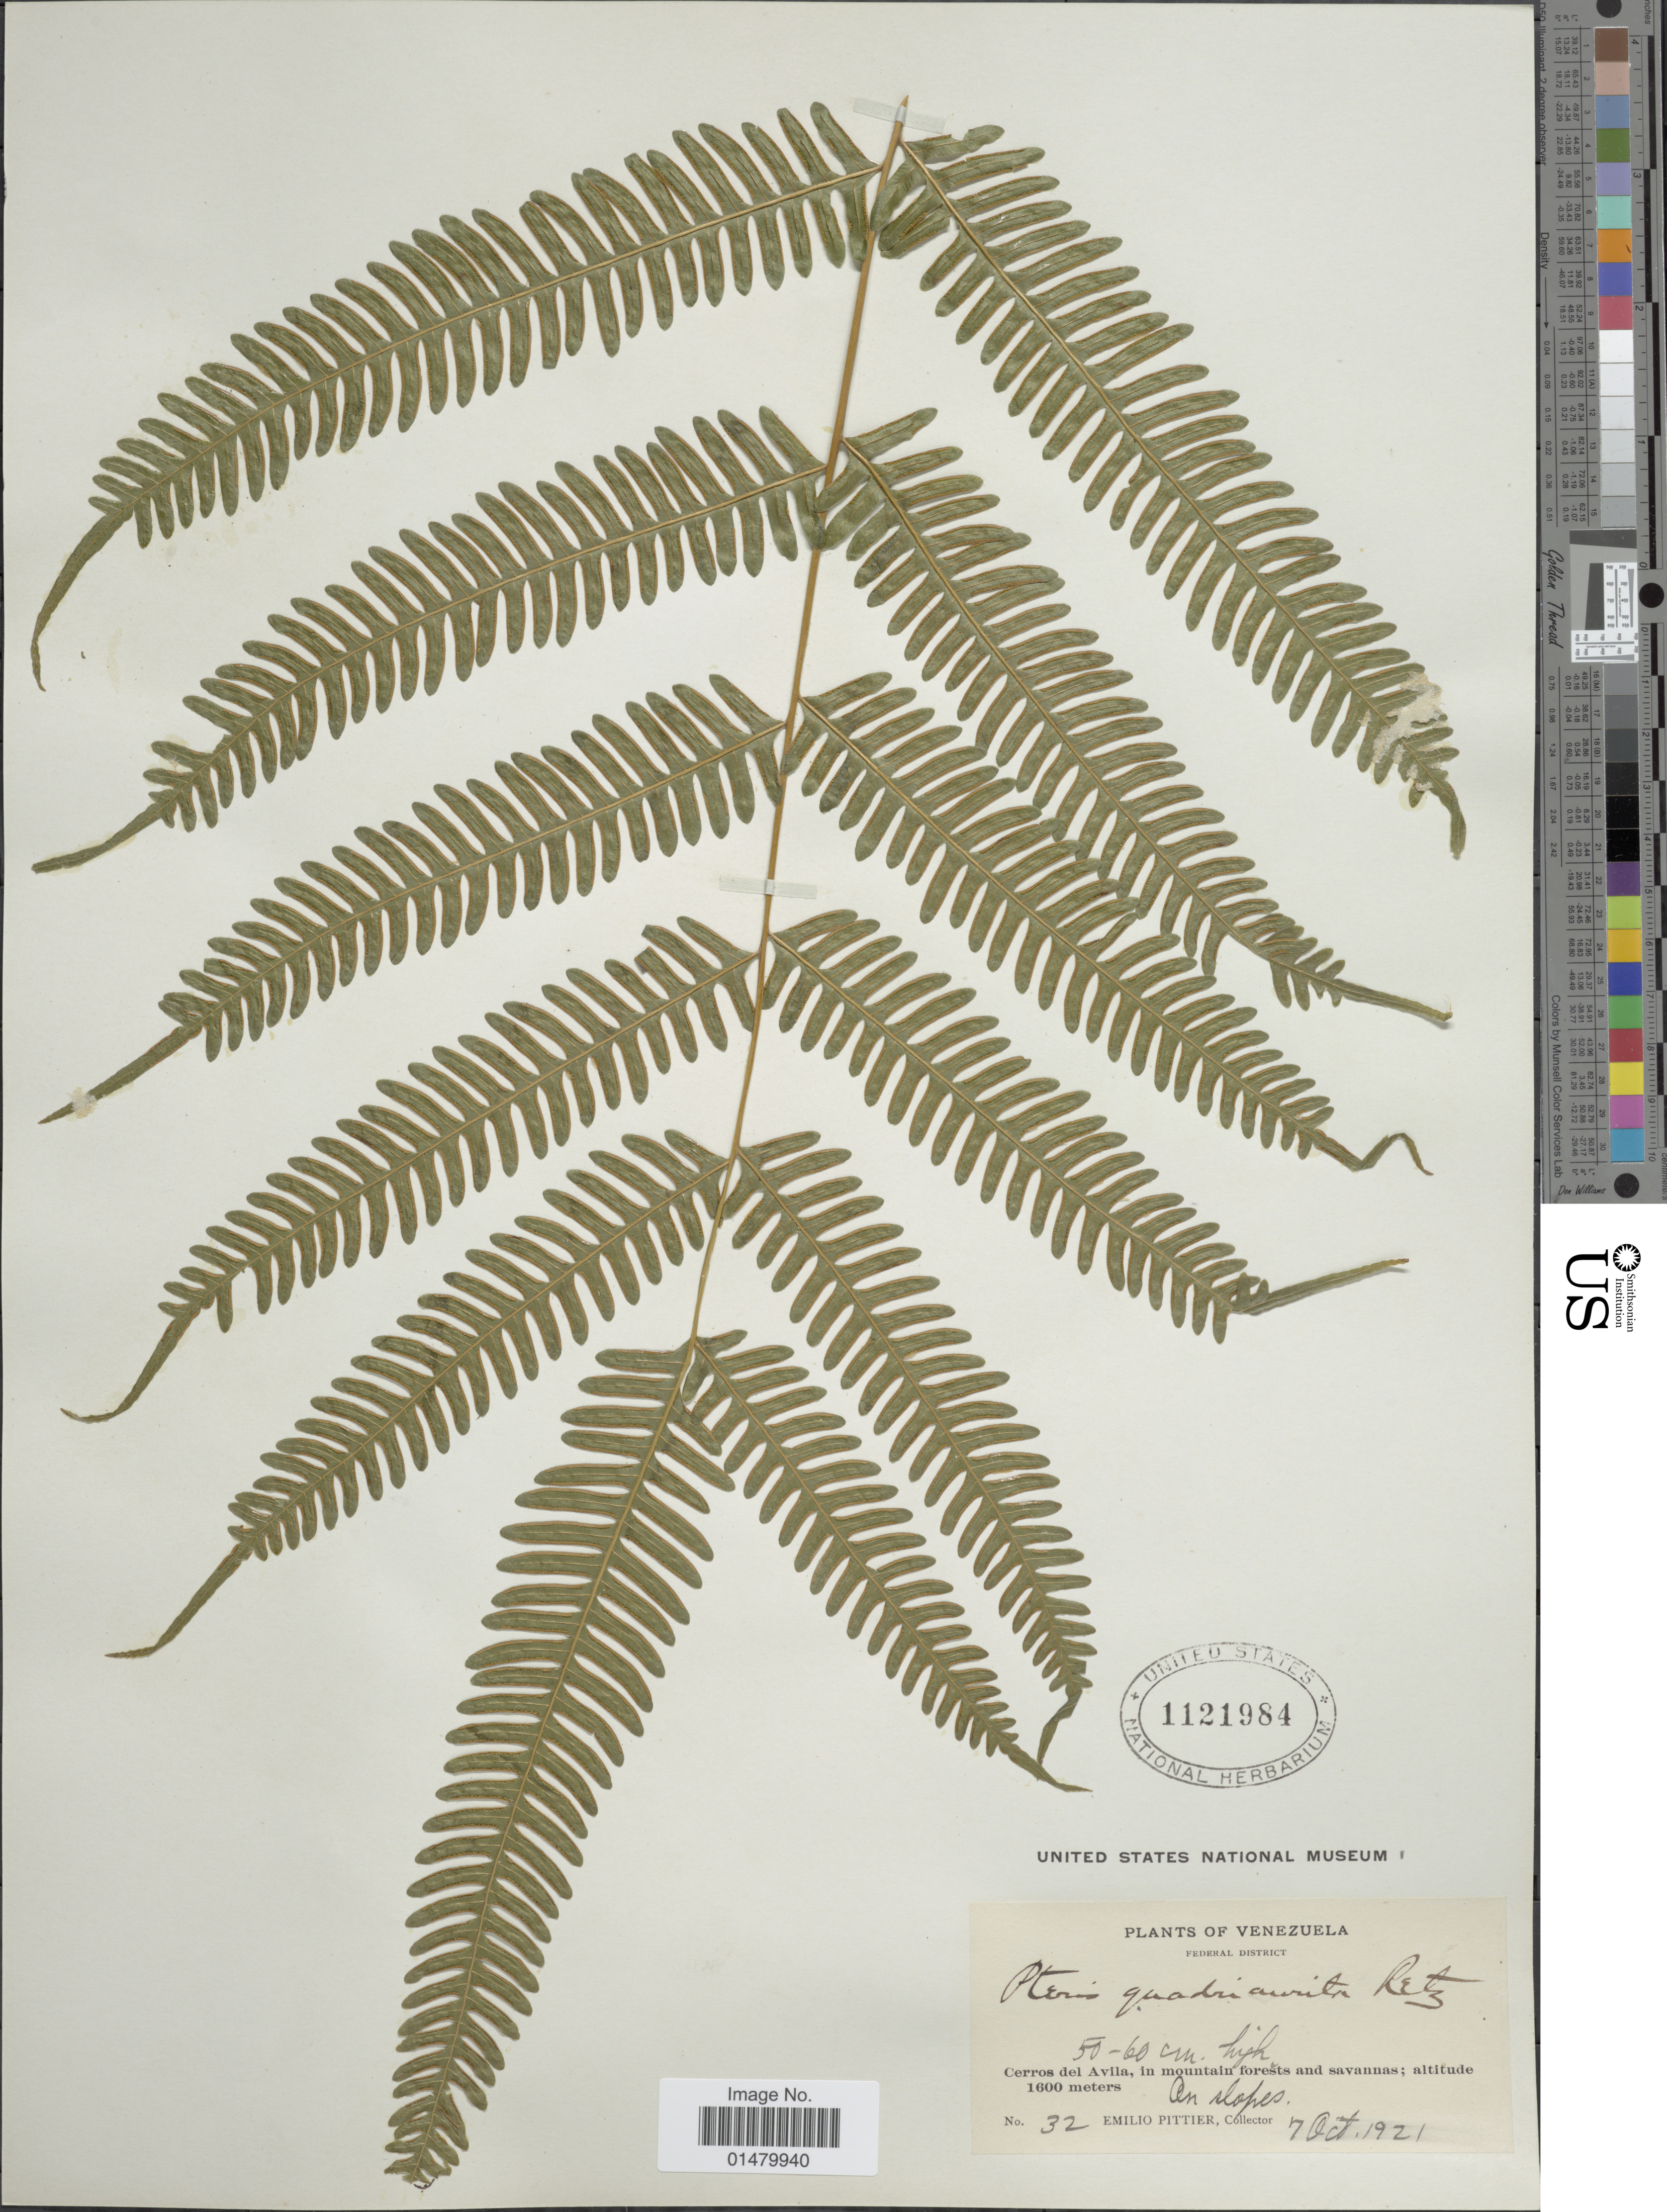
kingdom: Plantae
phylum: Tracheophyta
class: Polypodiopsida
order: Polypodiales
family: Pteridaceae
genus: Pteris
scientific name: Pteris quadriaurita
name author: Retz.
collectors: E. Pittier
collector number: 32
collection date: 1921-10-07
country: Venezuela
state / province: Distrito Federal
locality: Federal District. Cerros del Avilla, in mountain forest and savannas.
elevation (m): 1600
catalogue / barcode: US 1121984